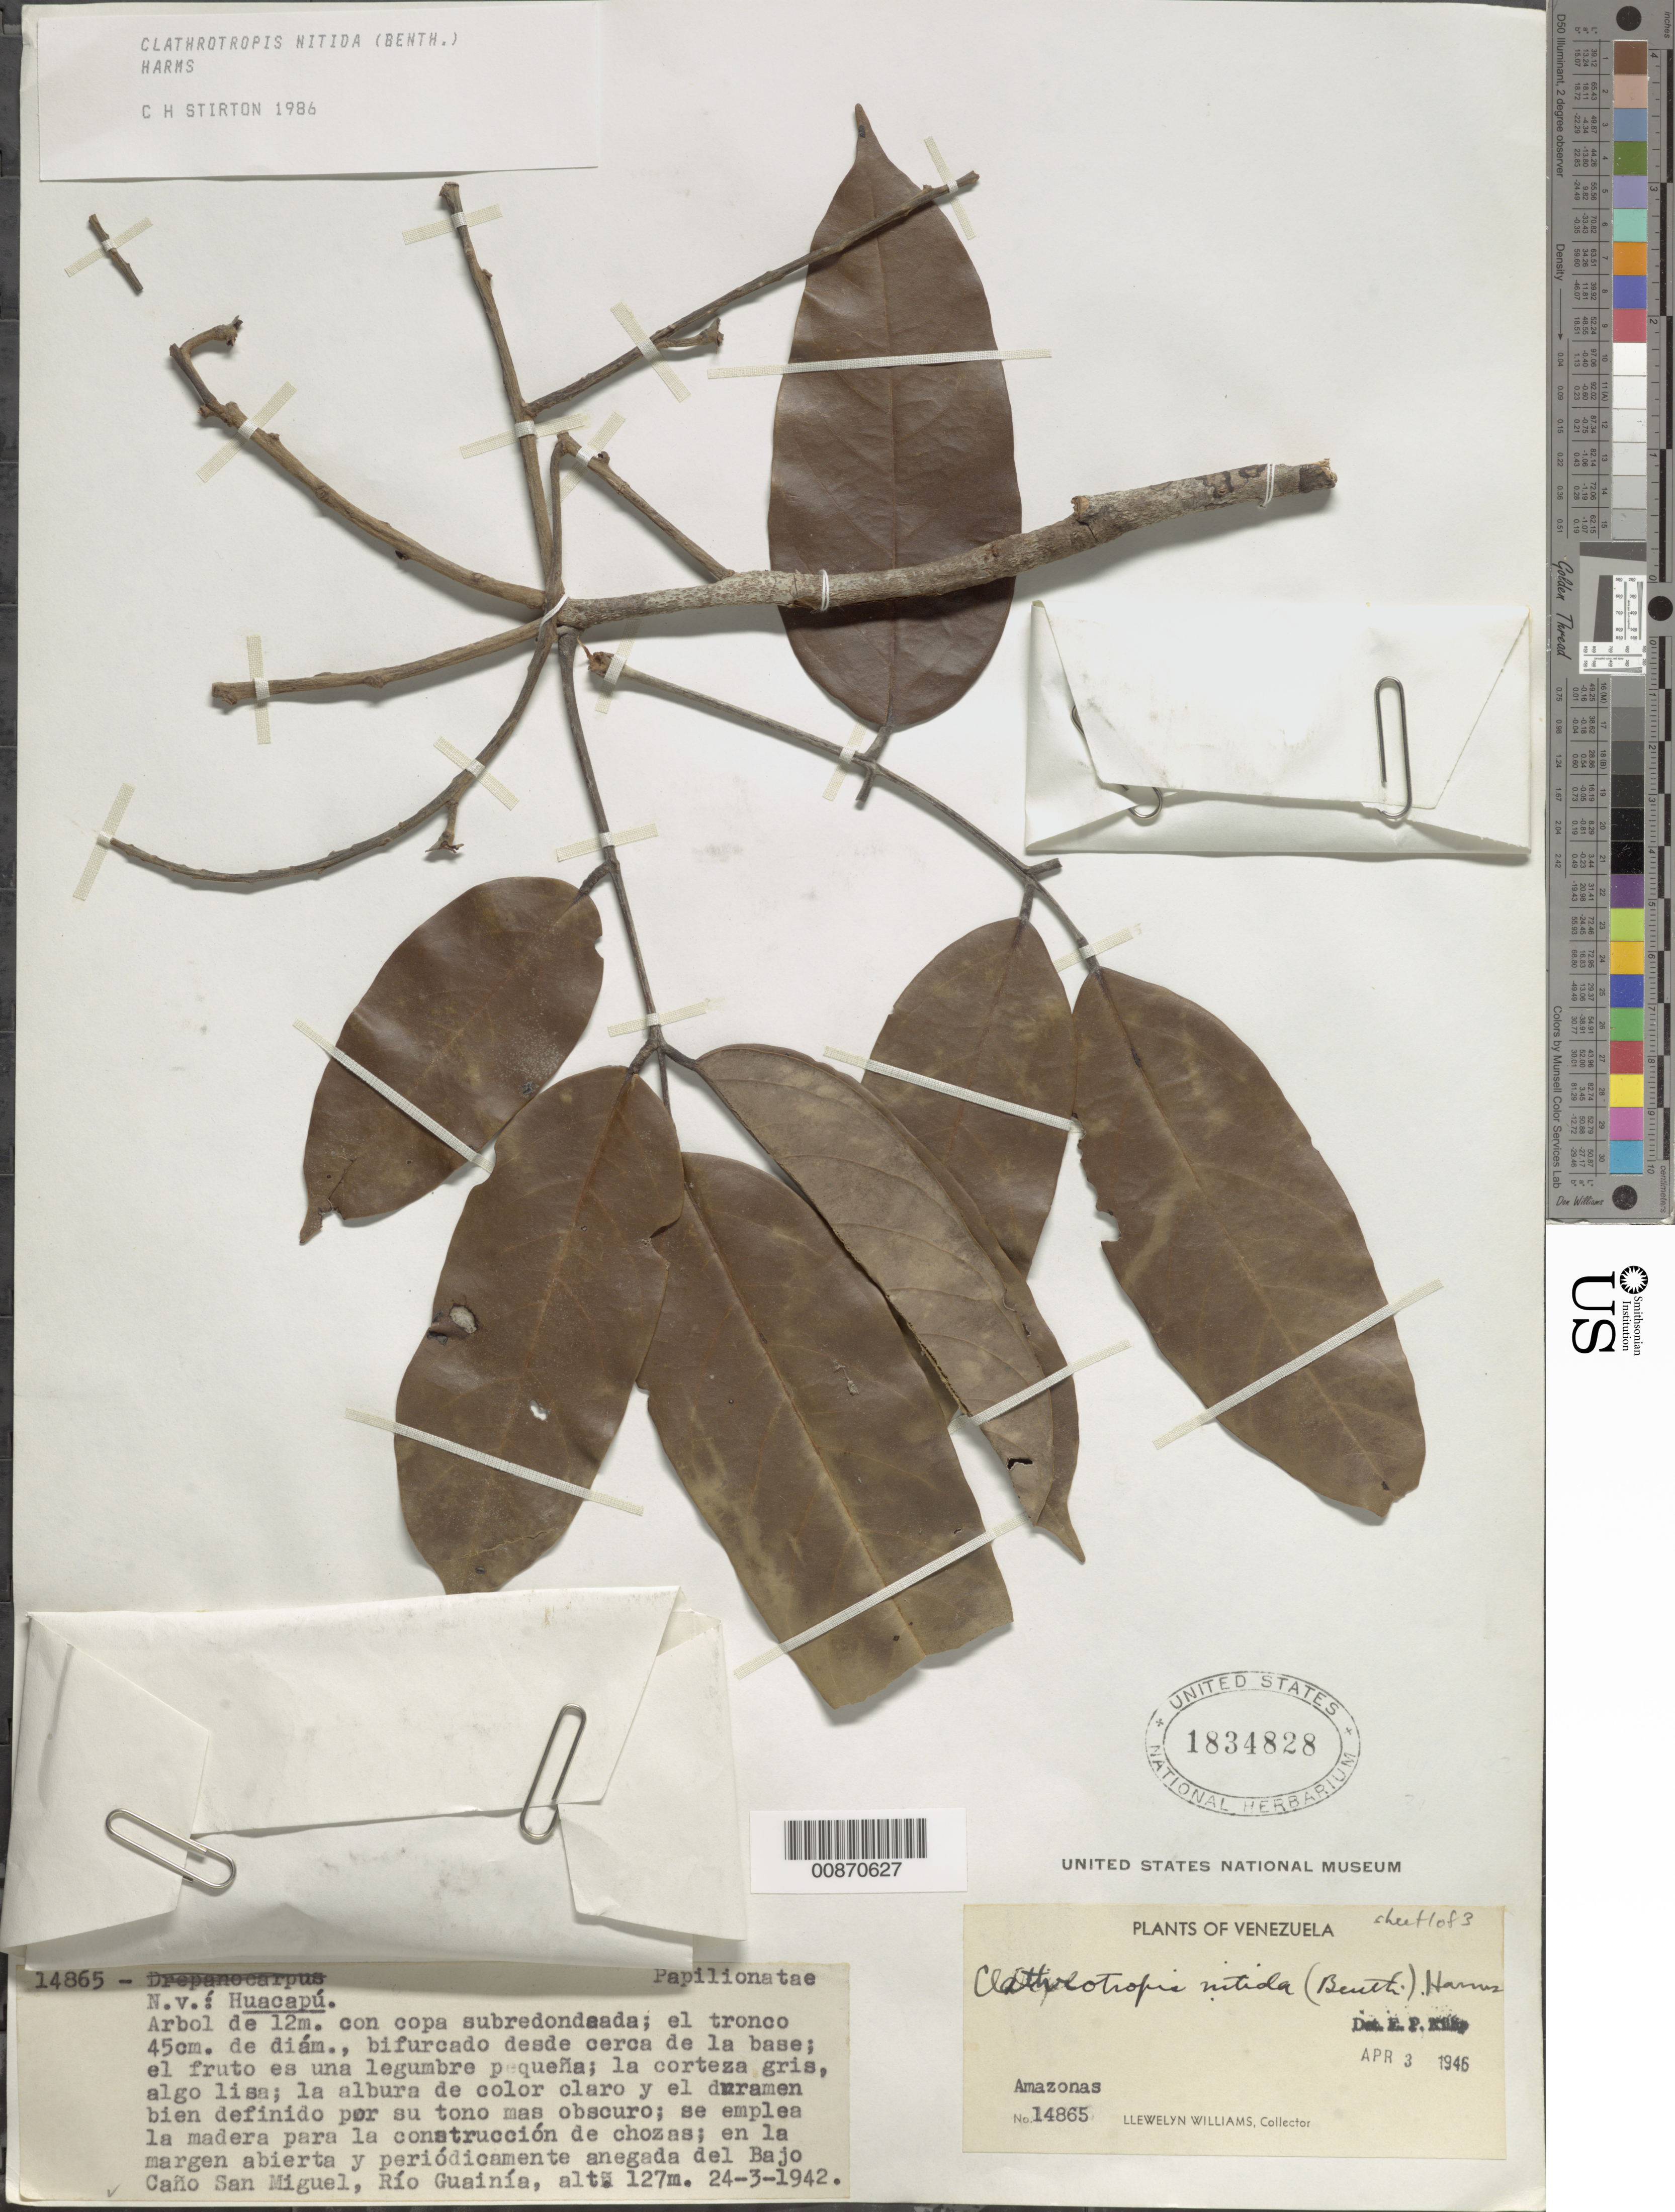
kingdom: Plantae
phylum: Tracheophyta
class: Magnoliopsida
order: Fabales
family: Fabaceae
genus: Clathrotropis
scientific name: Clathrotropis nitida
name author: Harms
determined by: Stirton, Charles H.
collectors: Ll. Williams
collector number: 14865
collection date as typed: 24-Mar-42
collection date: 1942-03-24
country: Venezuela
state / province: Amazonas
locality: San Miguel, Río Guainía, Baja Caño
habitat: Margen abierta y periodicamente anegada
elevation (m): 127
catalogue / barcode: US 1834828